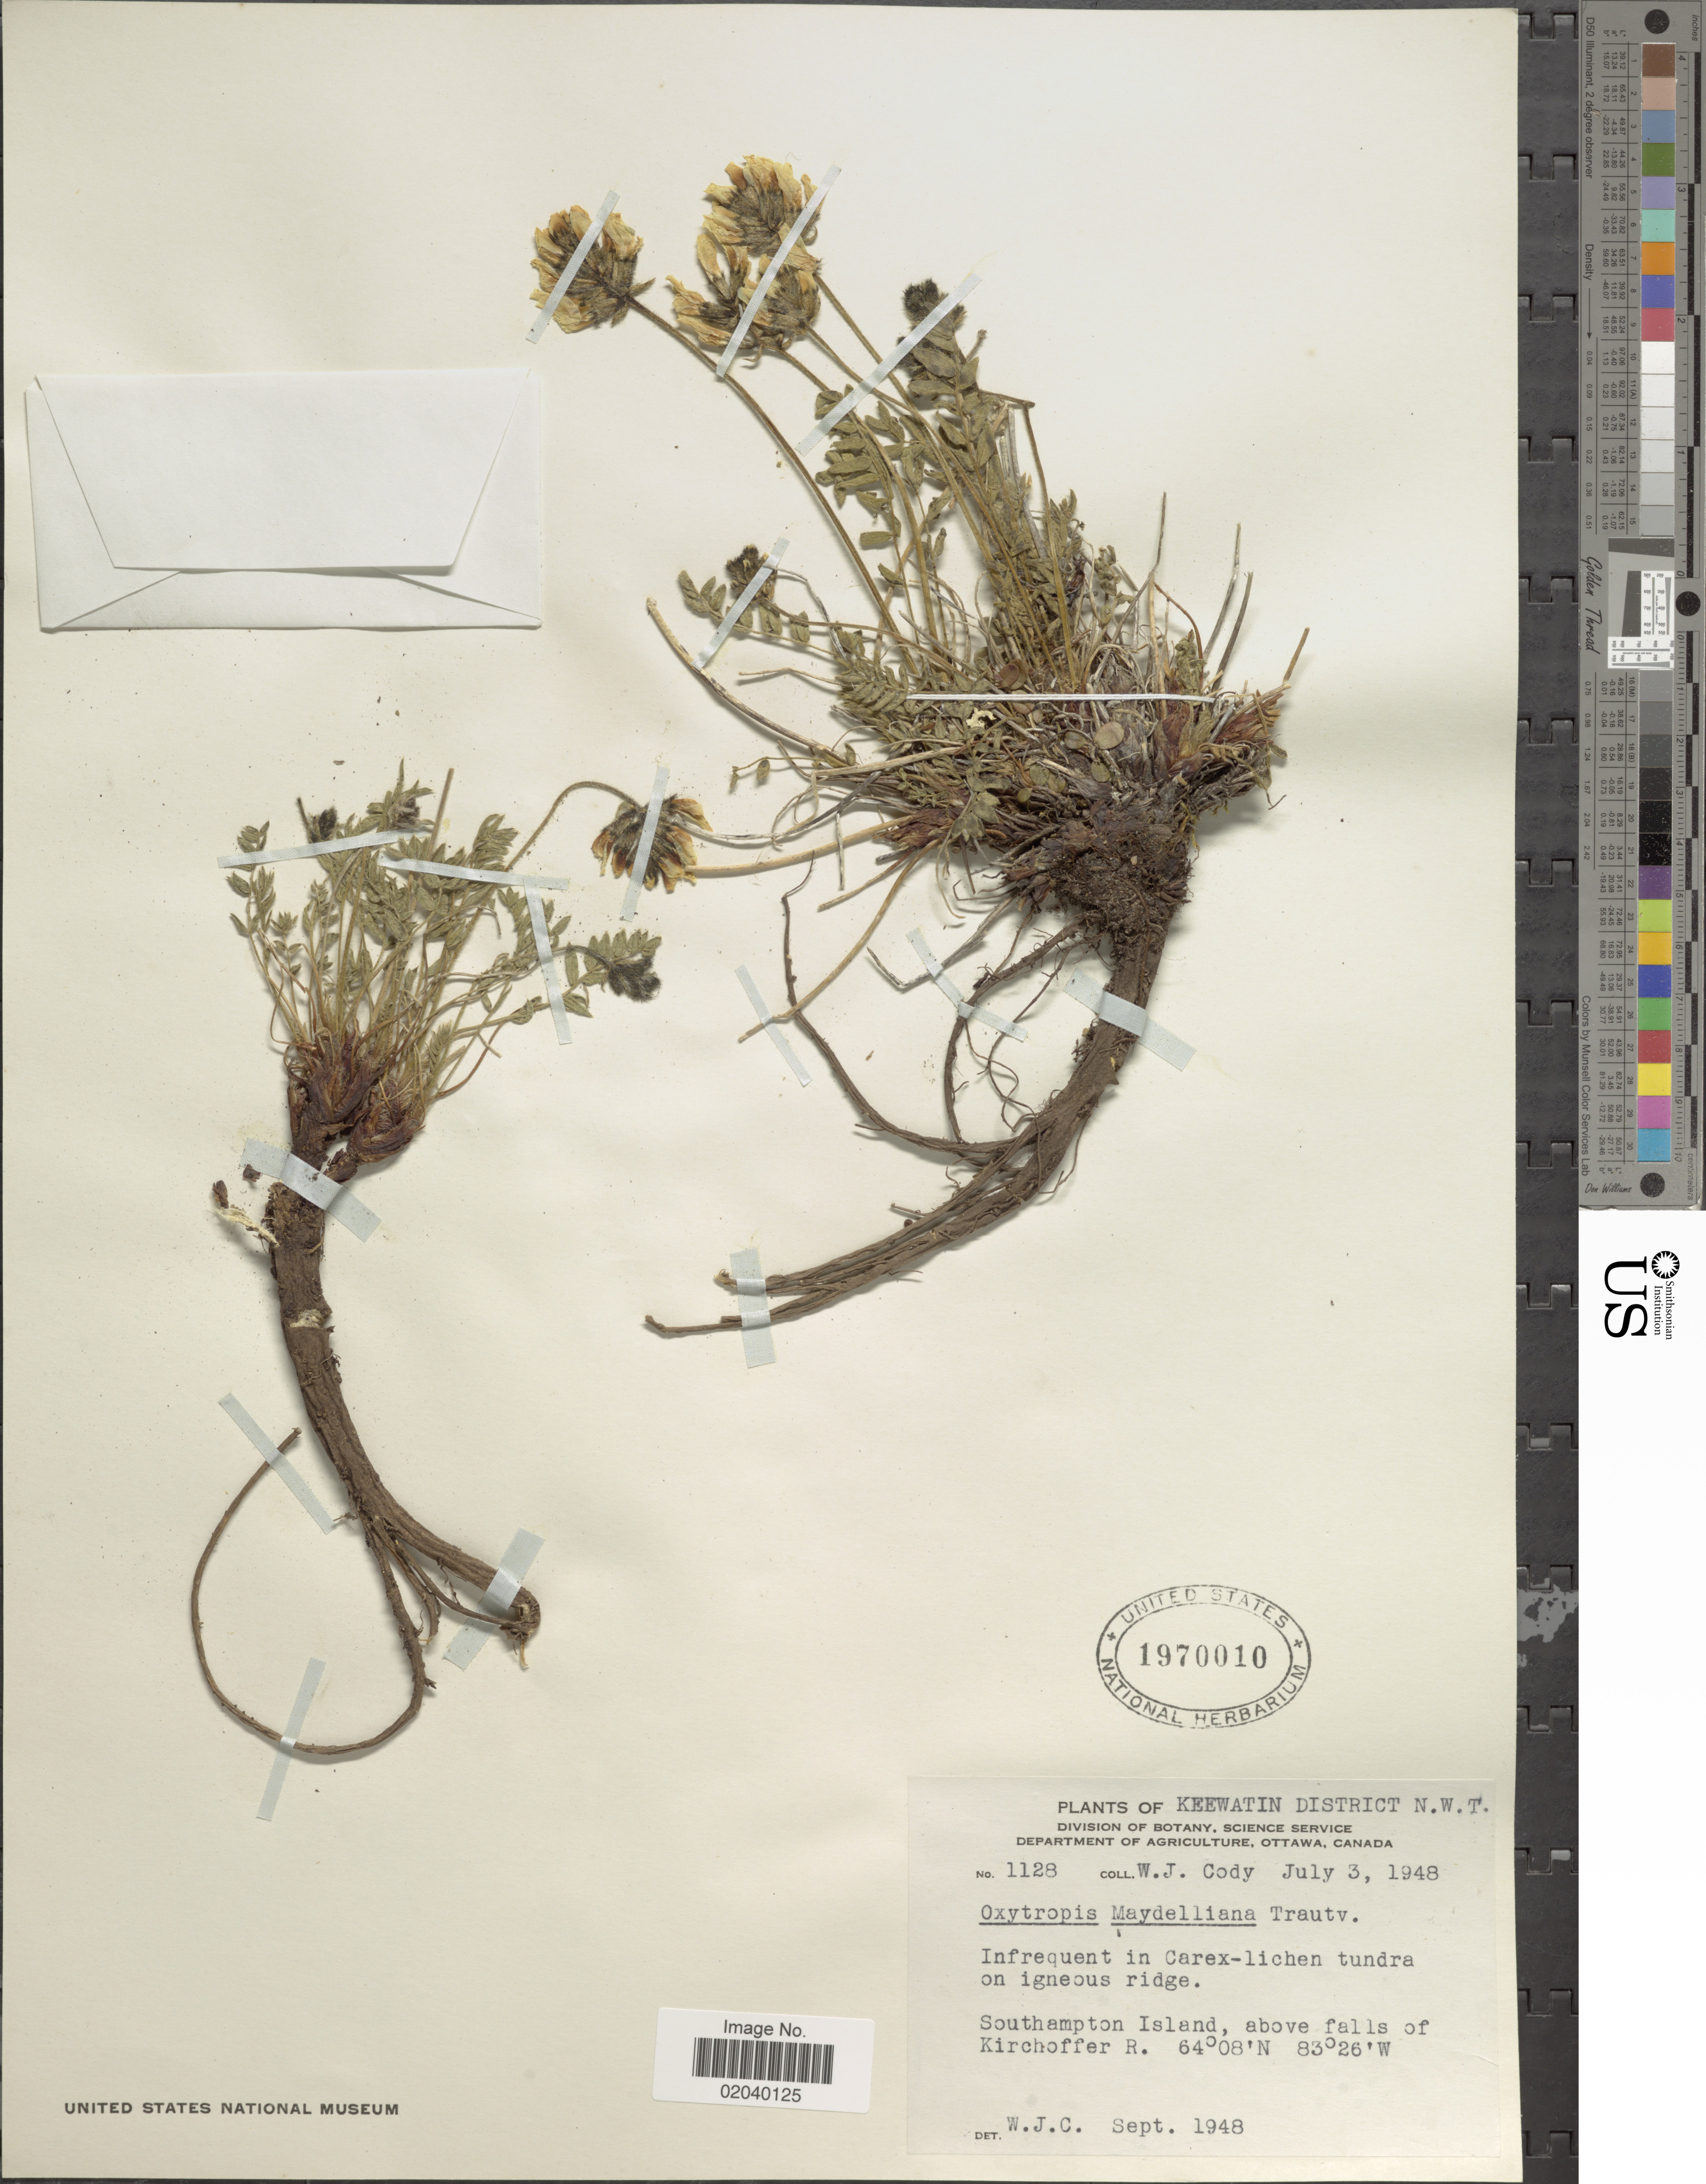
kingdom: Plantae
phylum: Tracheophyta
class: Magnoliopsida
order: Fabales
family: Fabaceae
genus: Oxytropis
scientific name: Oxytropis maydelliana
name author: Trautv.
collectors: W. Cody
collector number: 1128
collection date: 1948-07-03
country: Canada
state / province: Northwest Territories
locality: Keewatin District, Southampton Island, above falls of Kirchoffer R.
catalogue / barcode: US 1970010